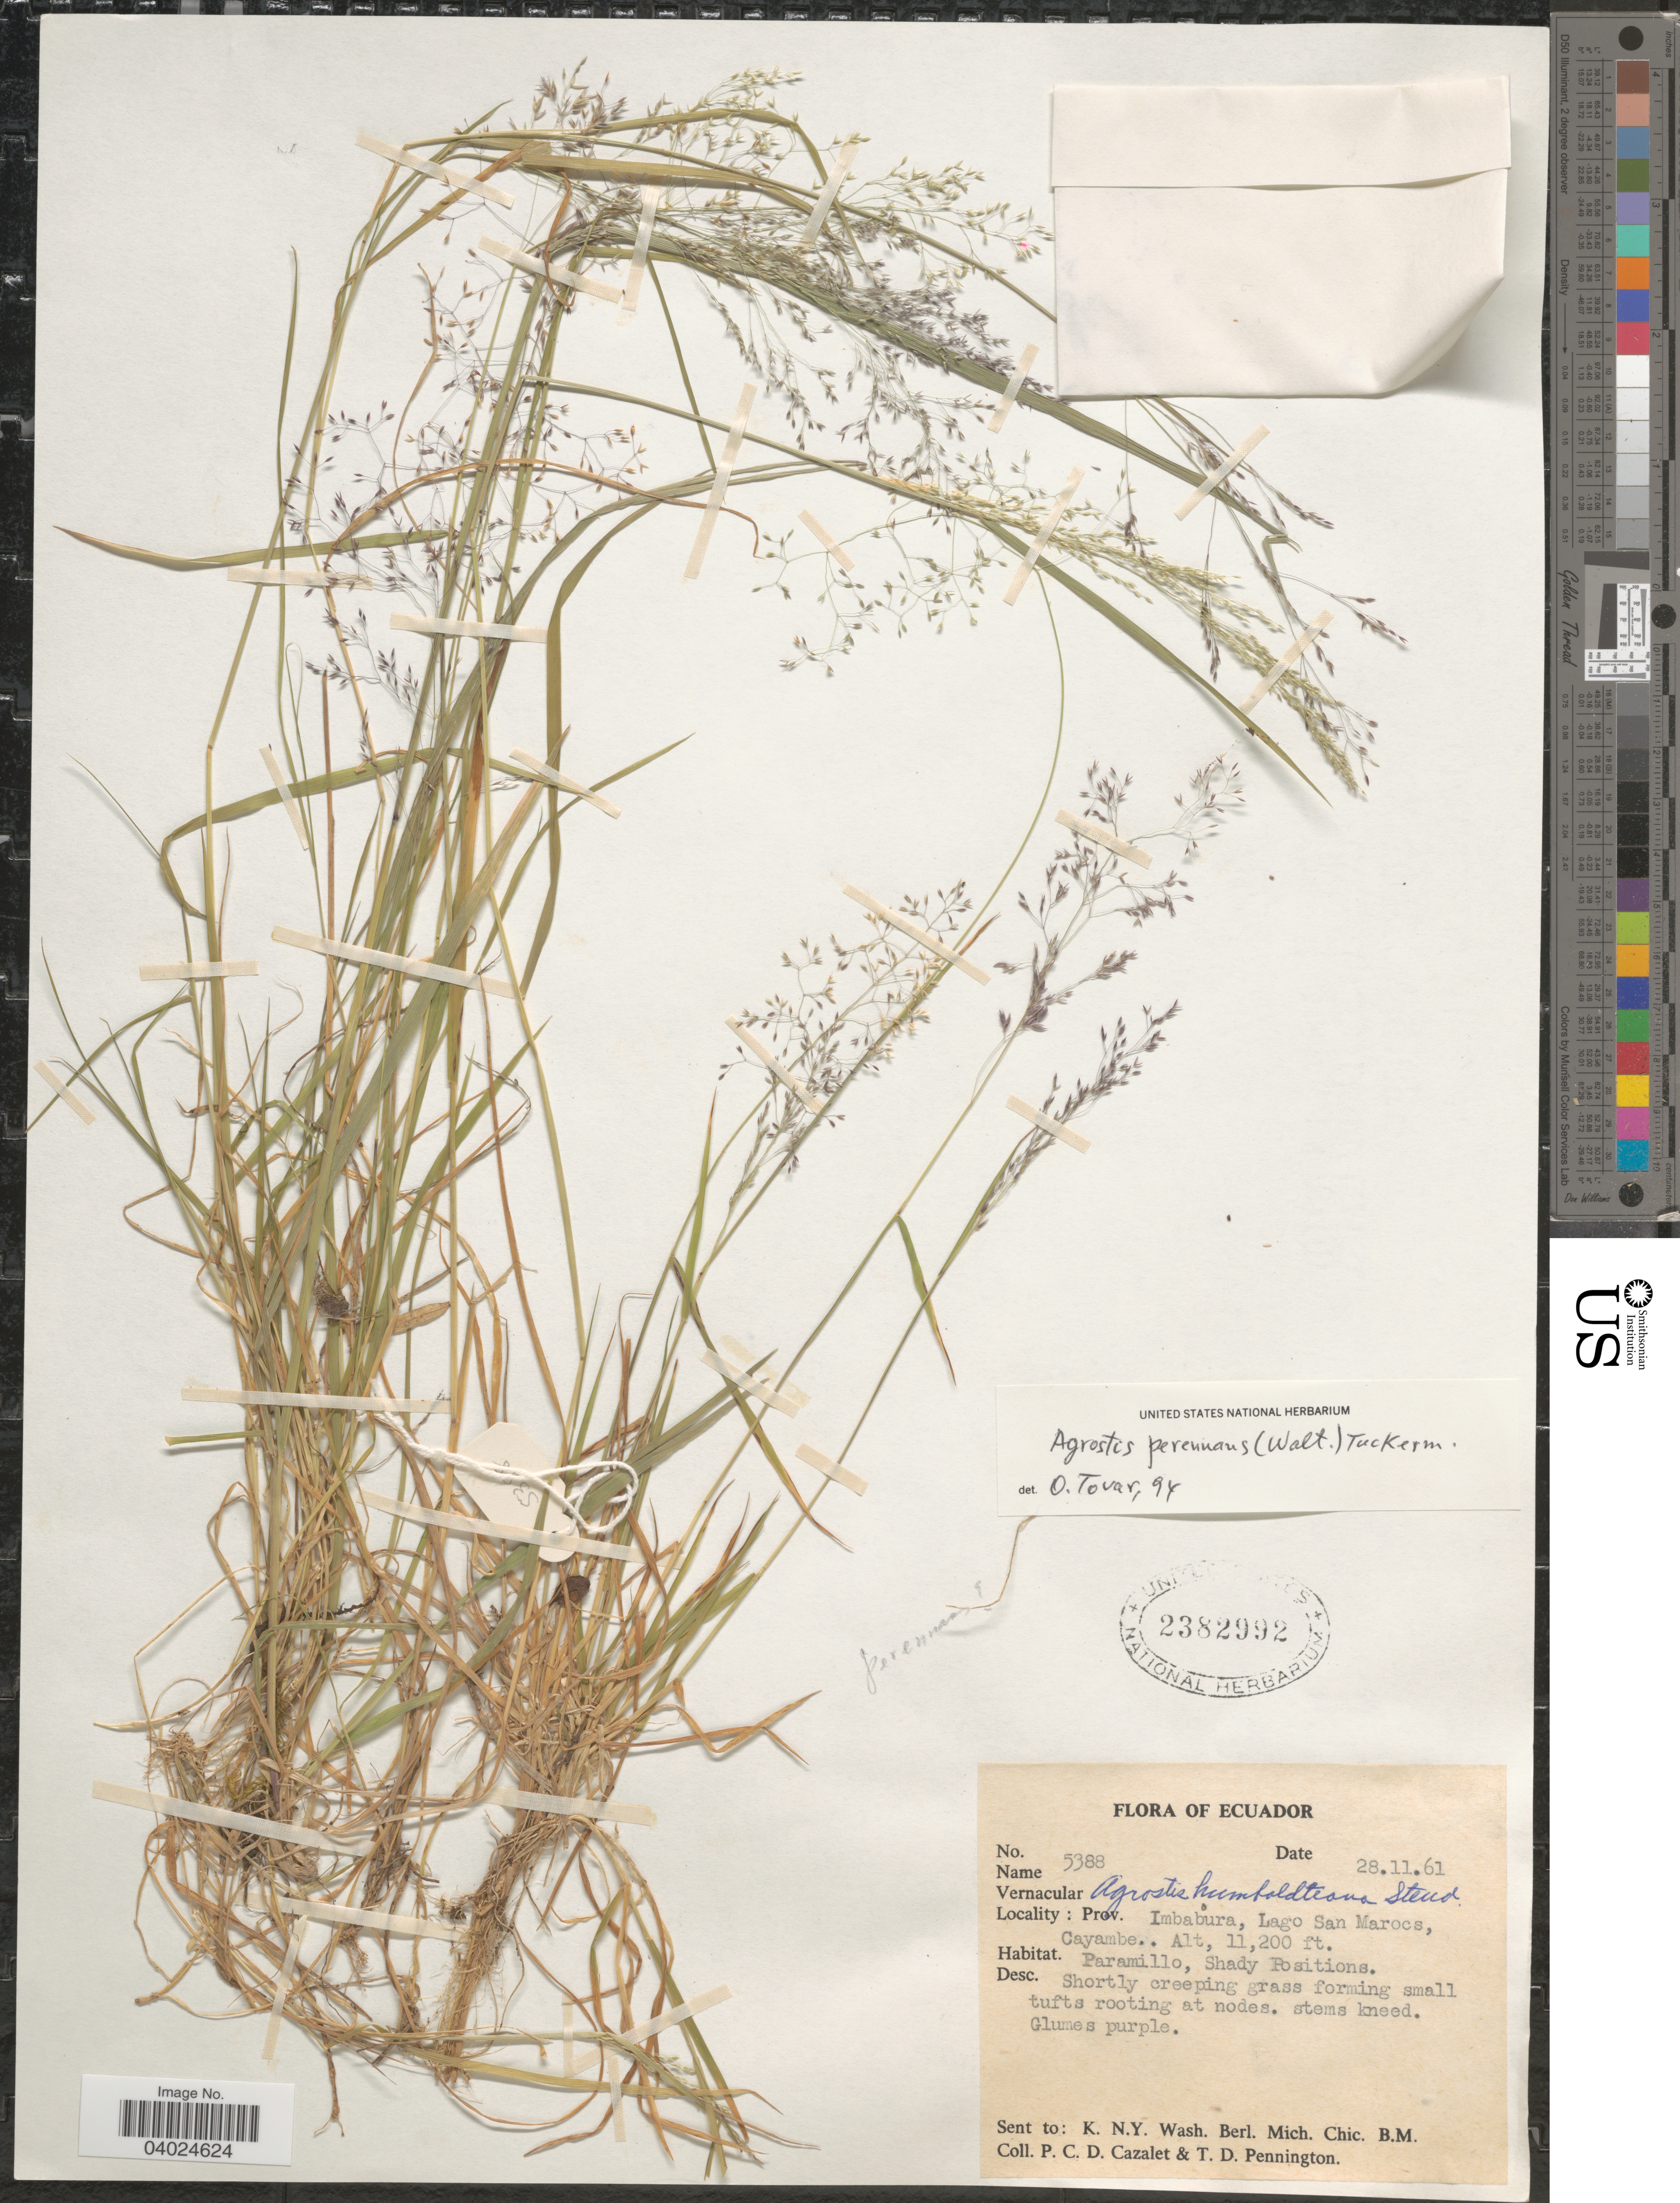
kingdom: Plantae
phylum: Tracheophyta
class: Liliopsida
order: Poales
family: Poaceae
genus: Agrostis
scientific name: Agrostis perennans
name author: (Walter) Tuck.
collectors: P. C. D. Cazalet & T. D. Pennington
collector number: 5388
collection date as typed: Transcribed d/m/y: 28/11/61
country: Ecuador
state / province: Imbabura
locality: Lago San Marocs, Cayambe.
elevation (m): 3414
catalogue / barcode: US 2382992